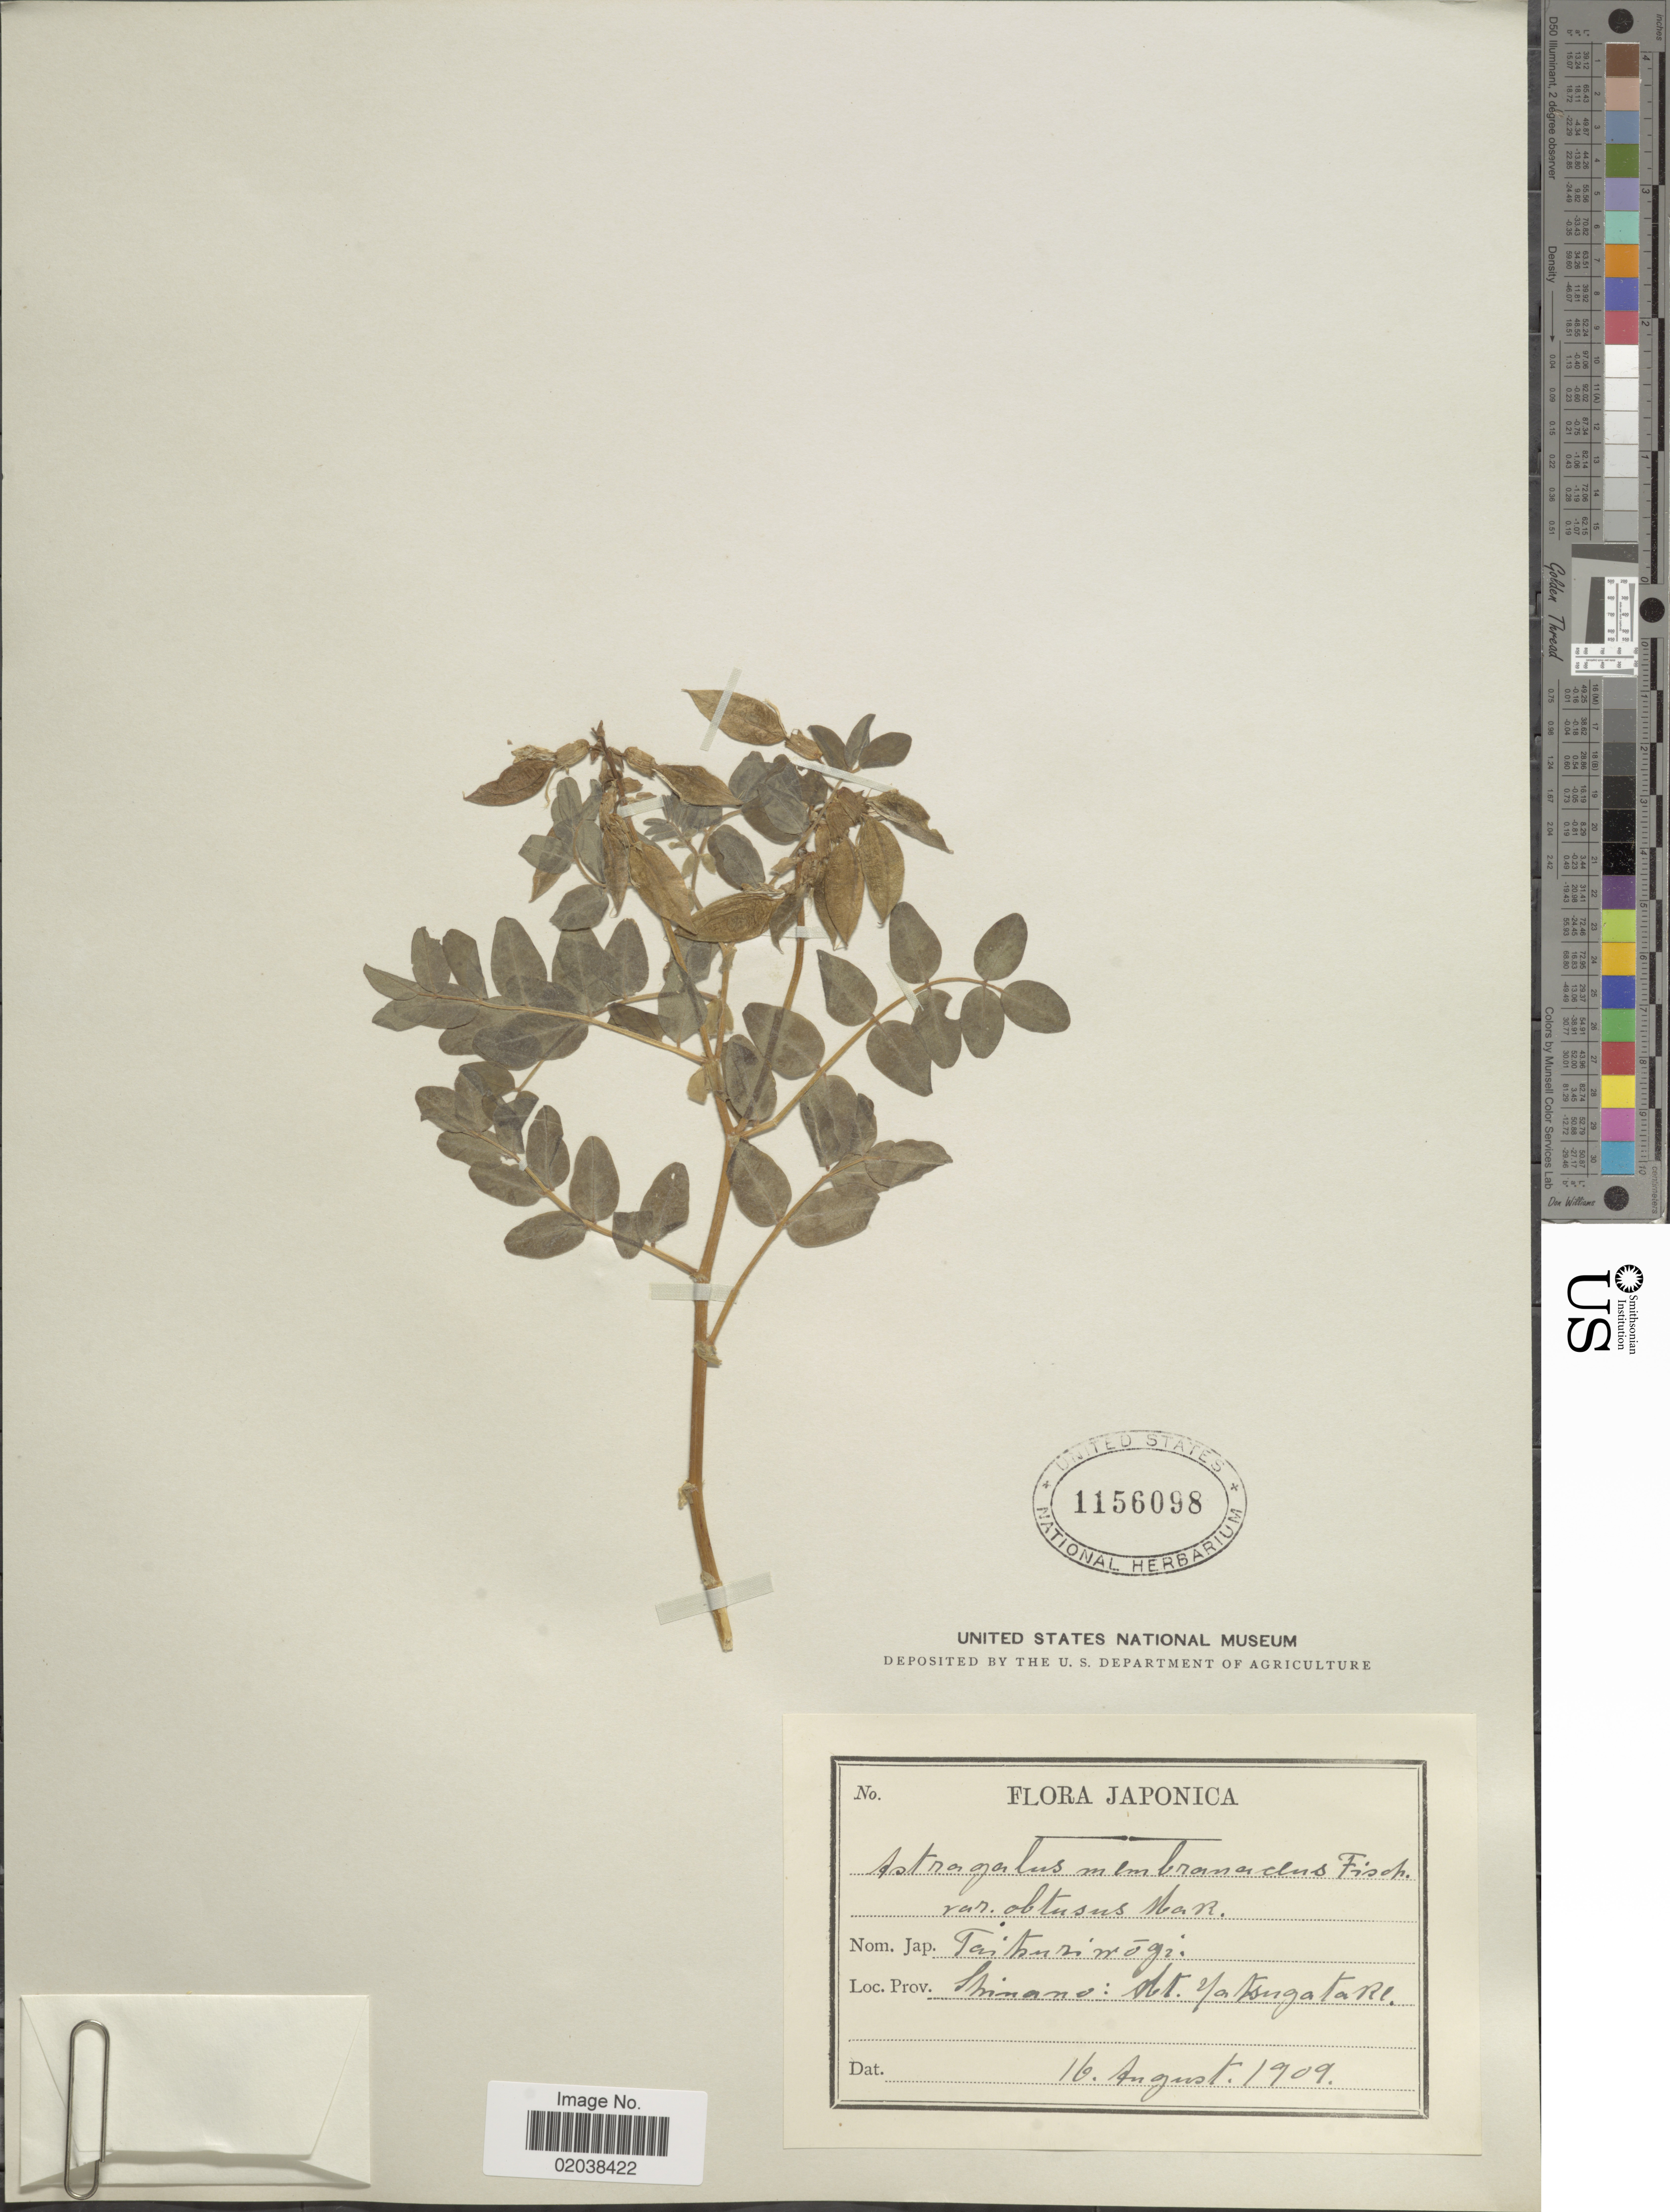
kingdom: Plantae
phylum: Tracheophyta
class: Magnoliopsida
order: Fabales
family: Fabaceae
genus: Astragalus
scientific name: Astragalus membranaceus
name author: Moench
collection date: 1909-08-16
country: Japan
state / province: Nagano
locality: Shinano: Mt. Yatsugatake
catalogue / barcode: US 1156098